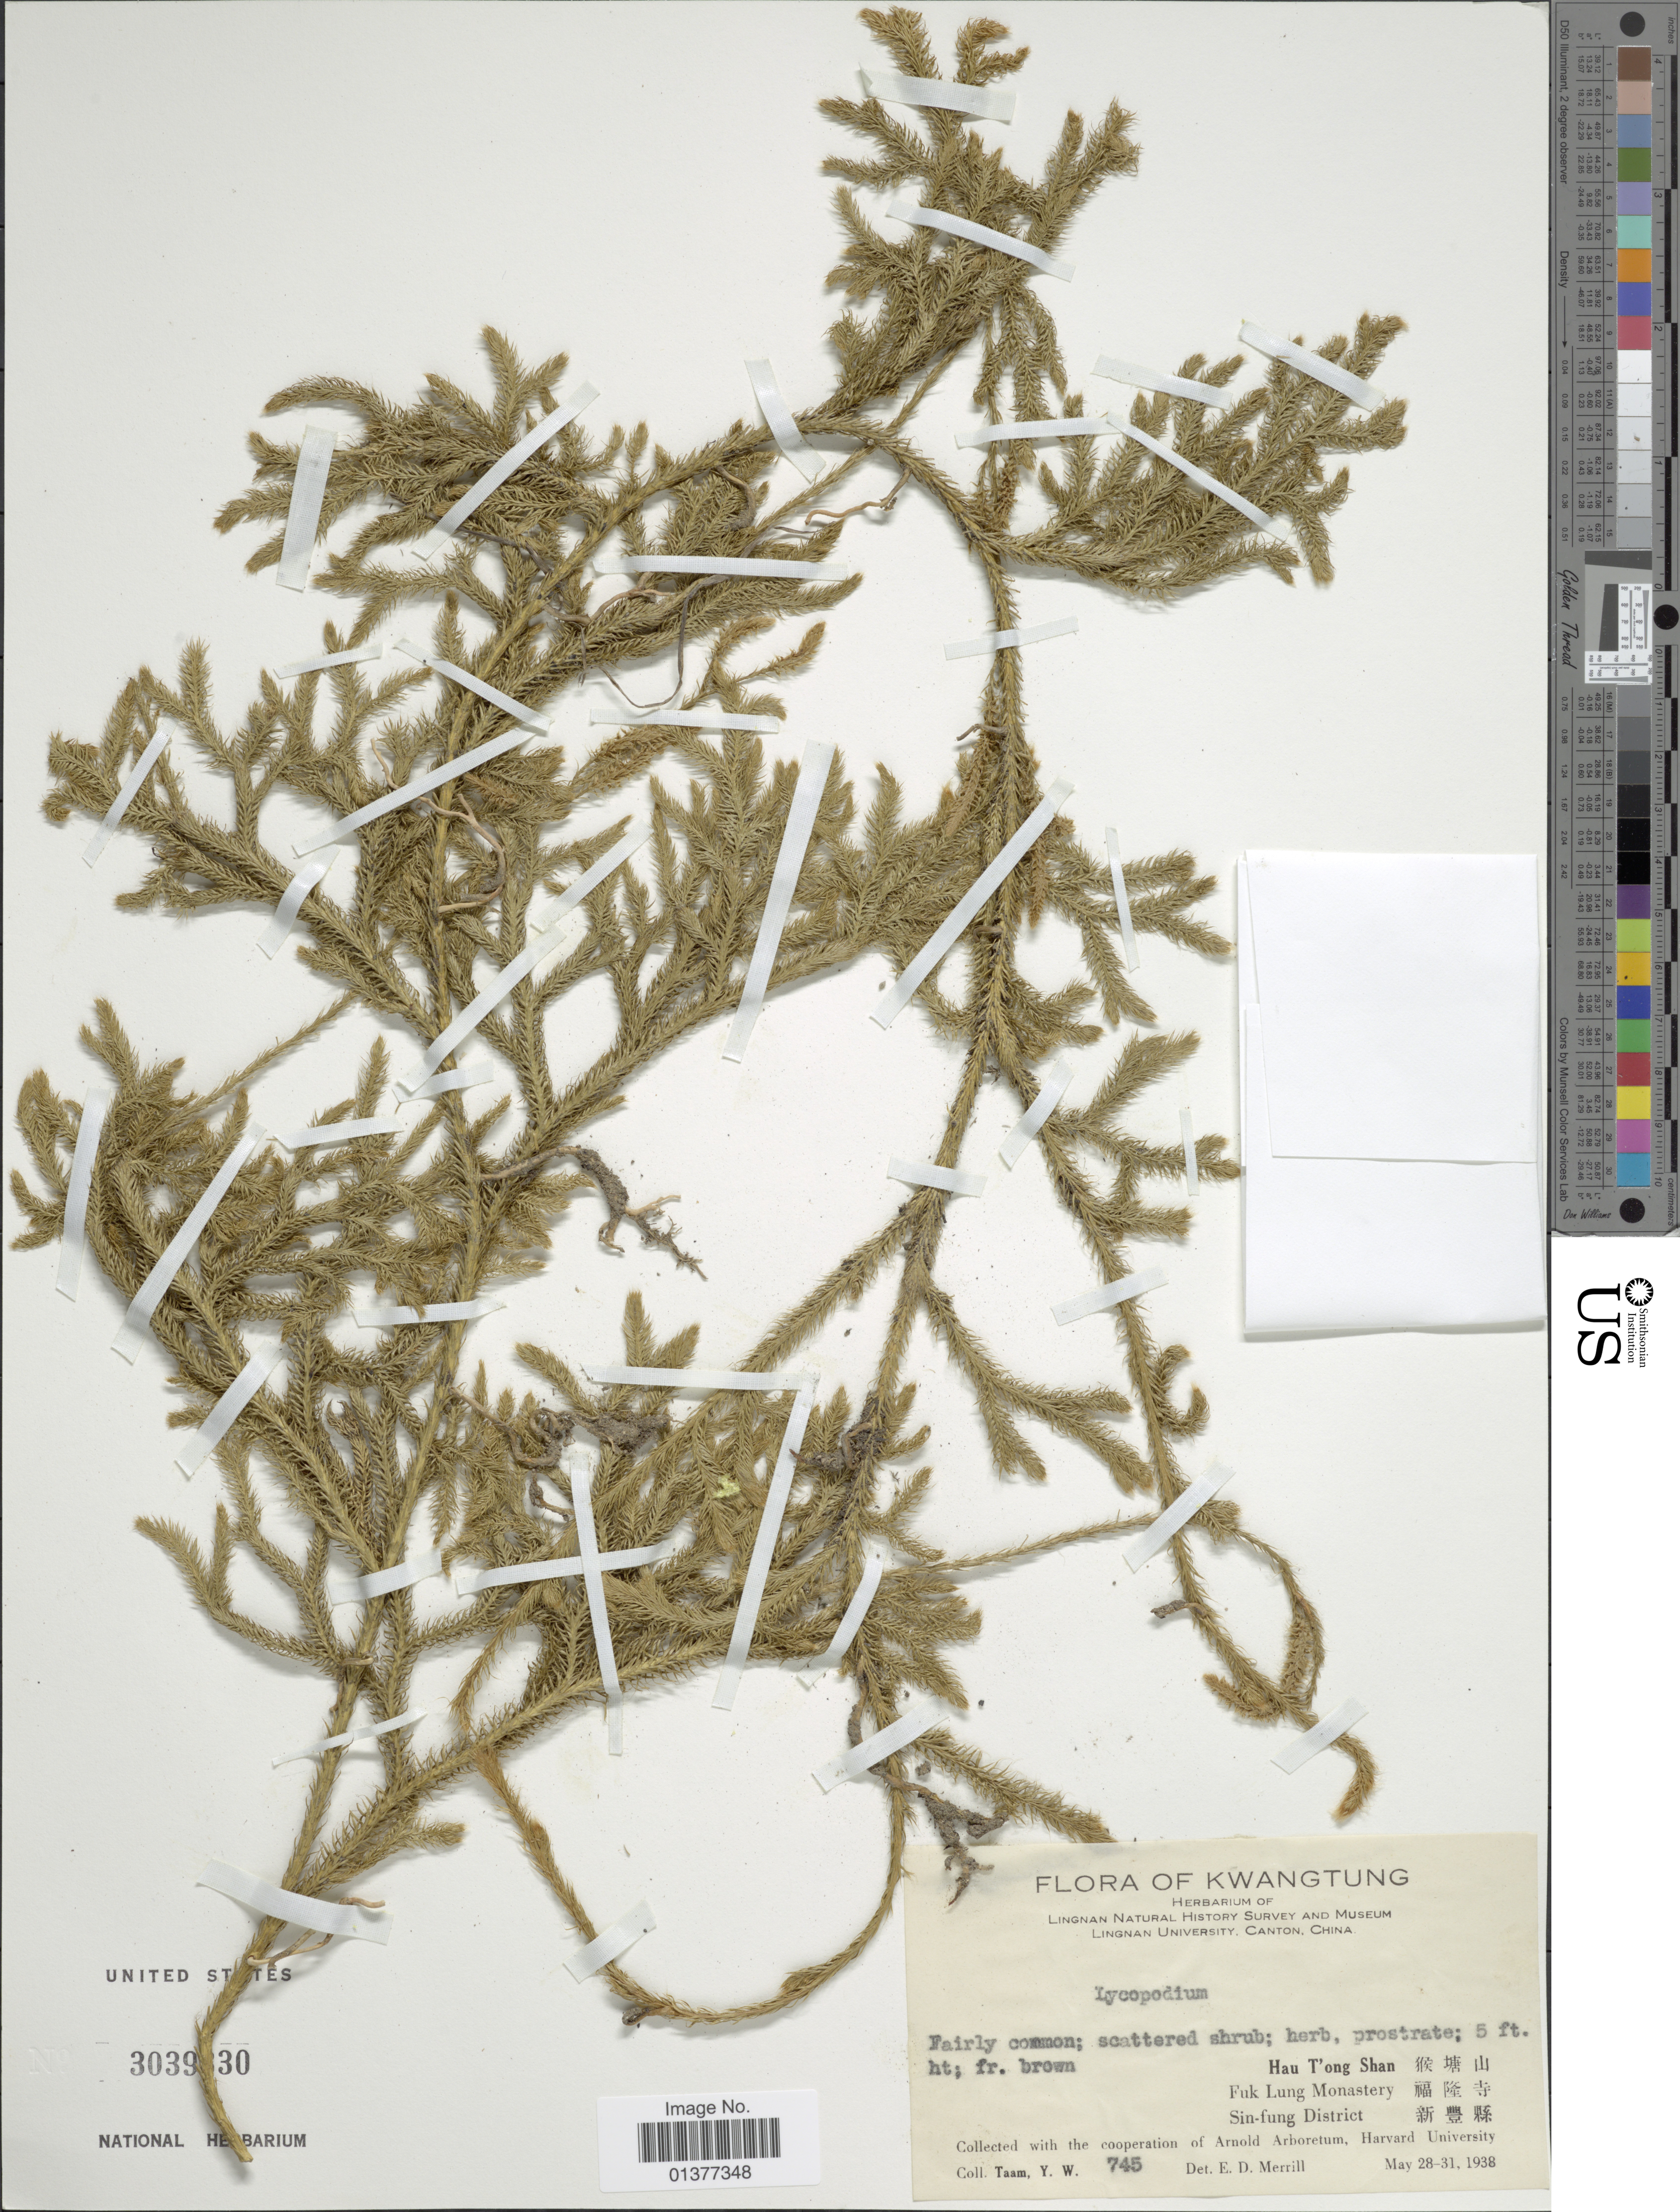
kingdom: Plantae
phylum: Tracheophyta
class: Lycopodiopsida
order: Lycopodiales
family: Lycopodiaceae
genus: Lycopodium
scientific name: Lycopodium clavatum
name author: L.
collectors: Y. W. Taam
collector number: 745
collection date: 1938-05-28/1938-05-31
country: China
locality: Kwangtung, Hau T'ong Shan, Fuk Lung Monastery, Sin-fung District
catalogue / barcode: US 303930